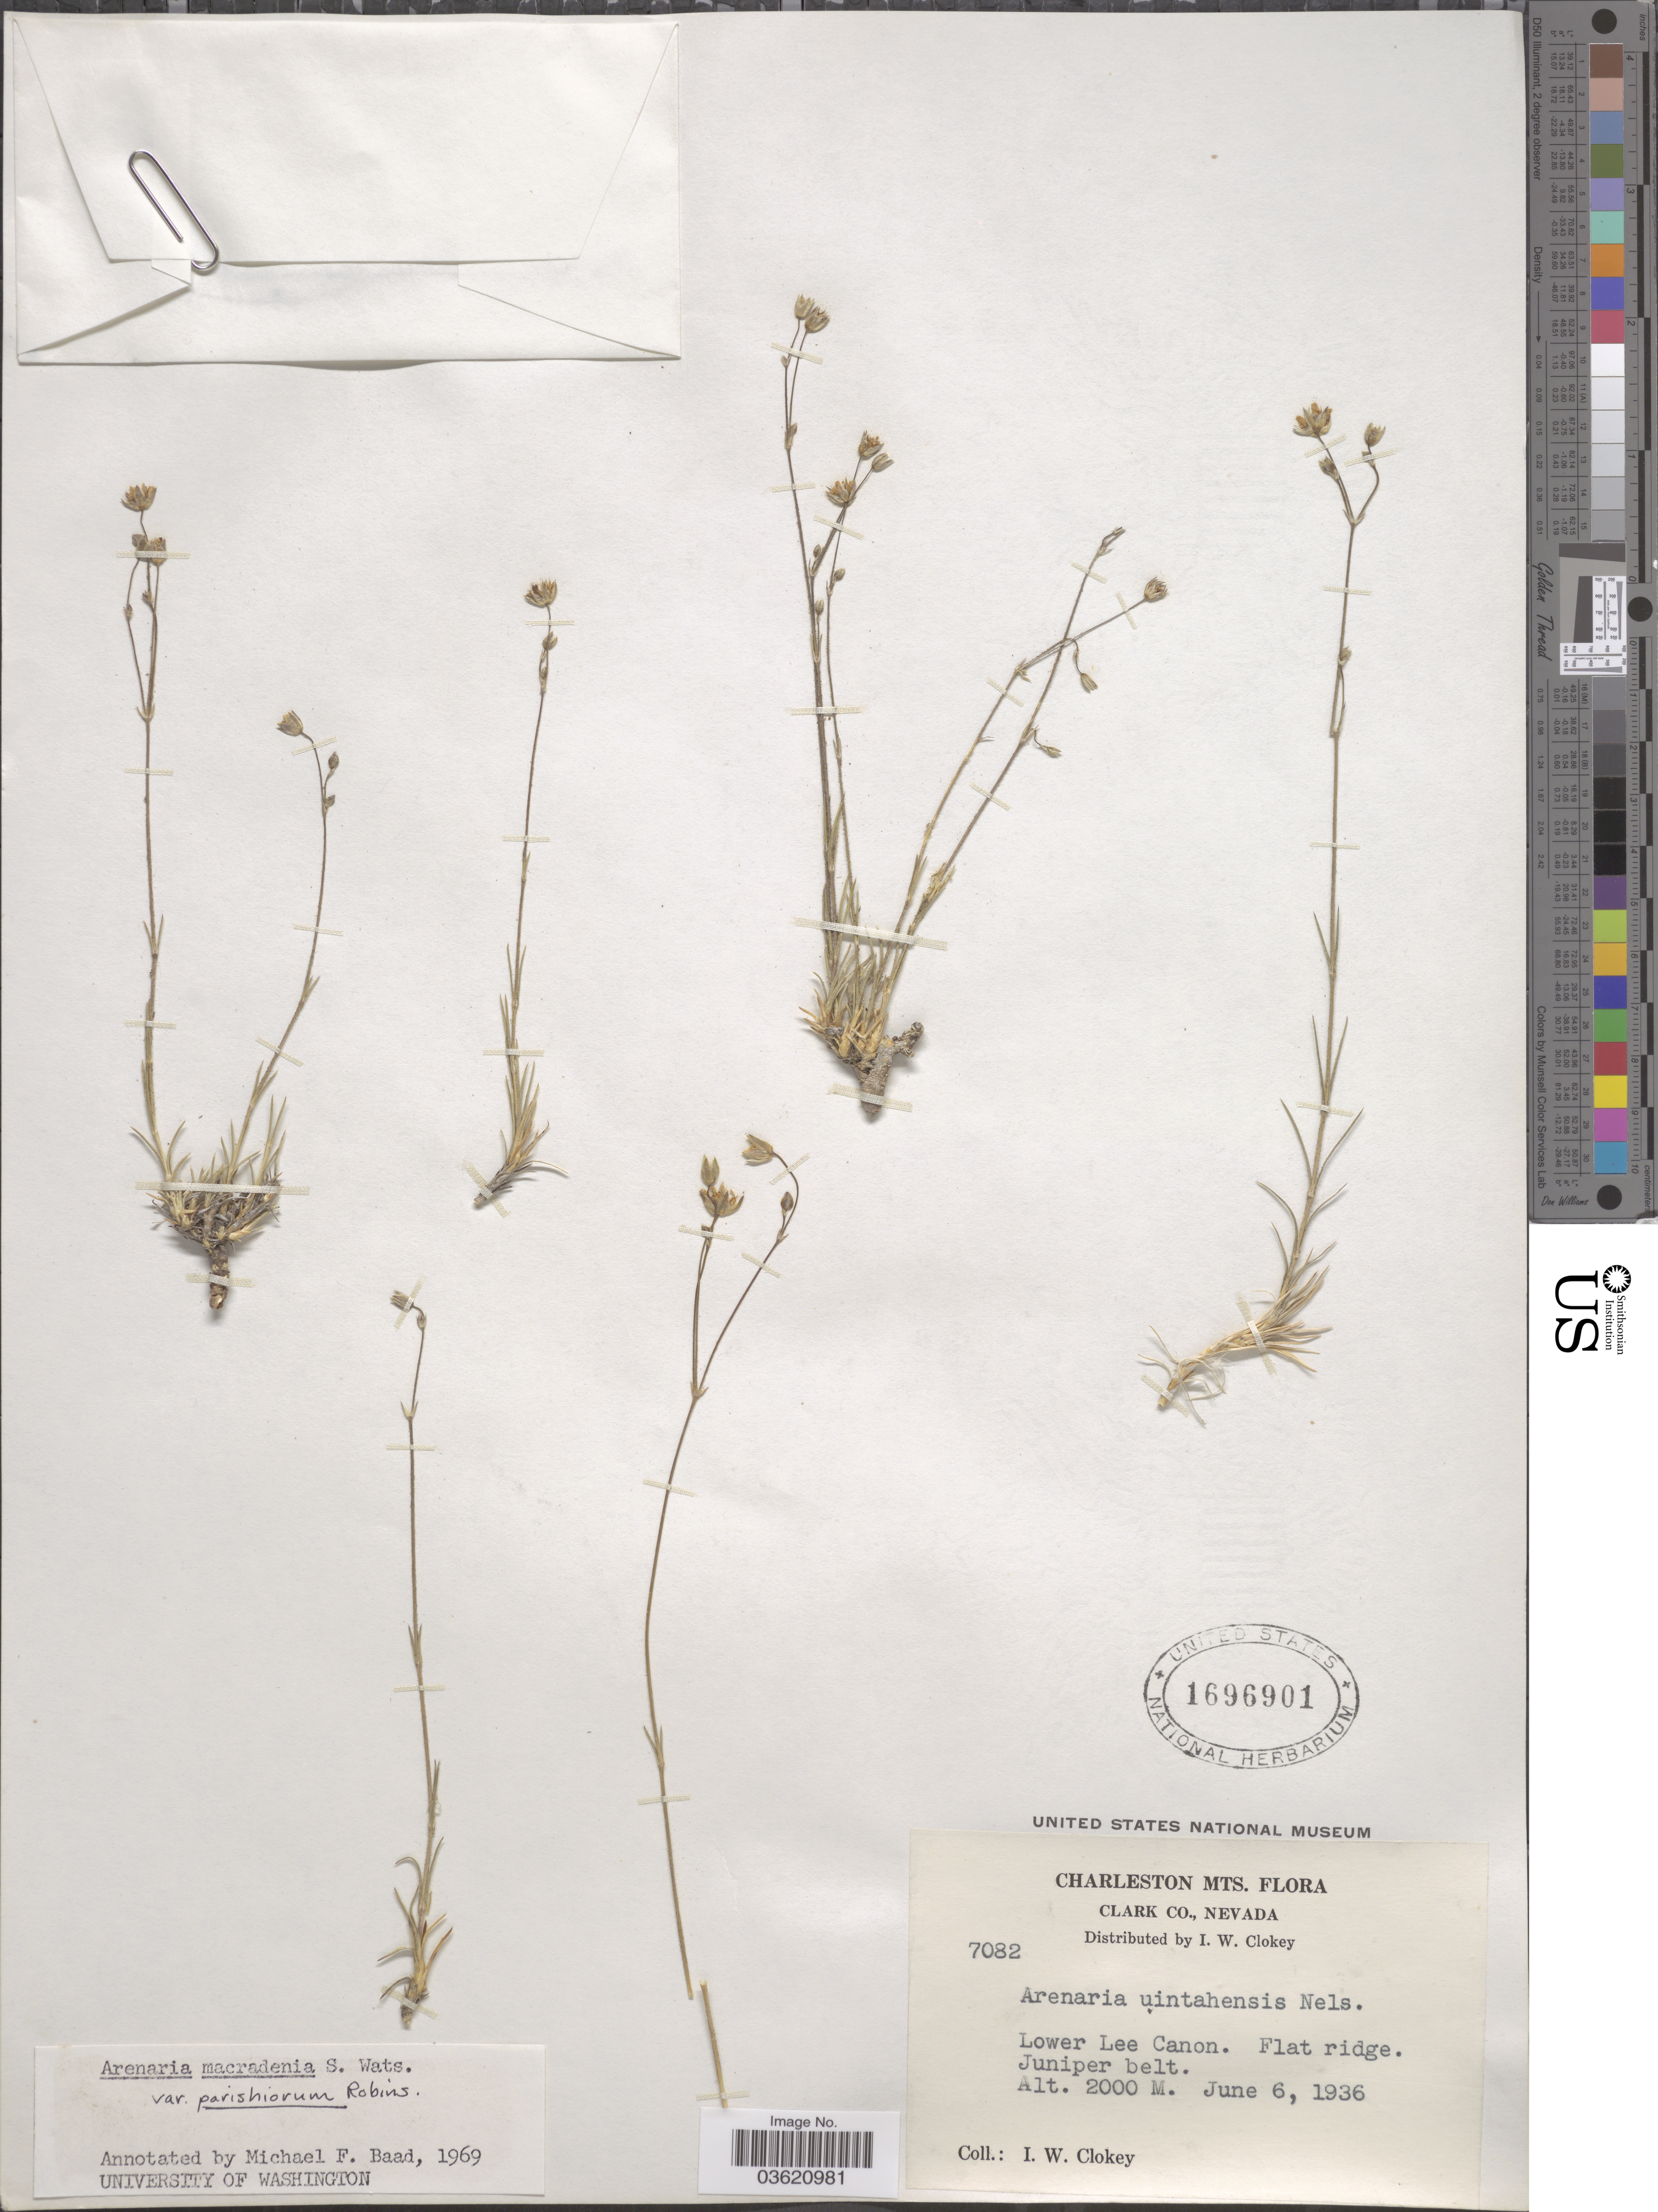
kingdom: Plantae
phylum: Tracheophyta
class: Magnoliopsida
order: Caryophyllales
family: Caryophyllaceae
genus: Eremogone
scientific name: Eremogone macradenia var. macradenia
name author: (S. Watson) Ikonn.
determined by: U.S. National Herbarium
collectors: I. W. Clokey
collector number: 7082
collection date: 1936-06-06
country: United States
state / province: Nevada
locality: Charleston Mts. Clark Co. Lower Lee Canon. Flat ridge. Juniper belt.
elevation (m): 2000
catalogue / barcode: US 1696901